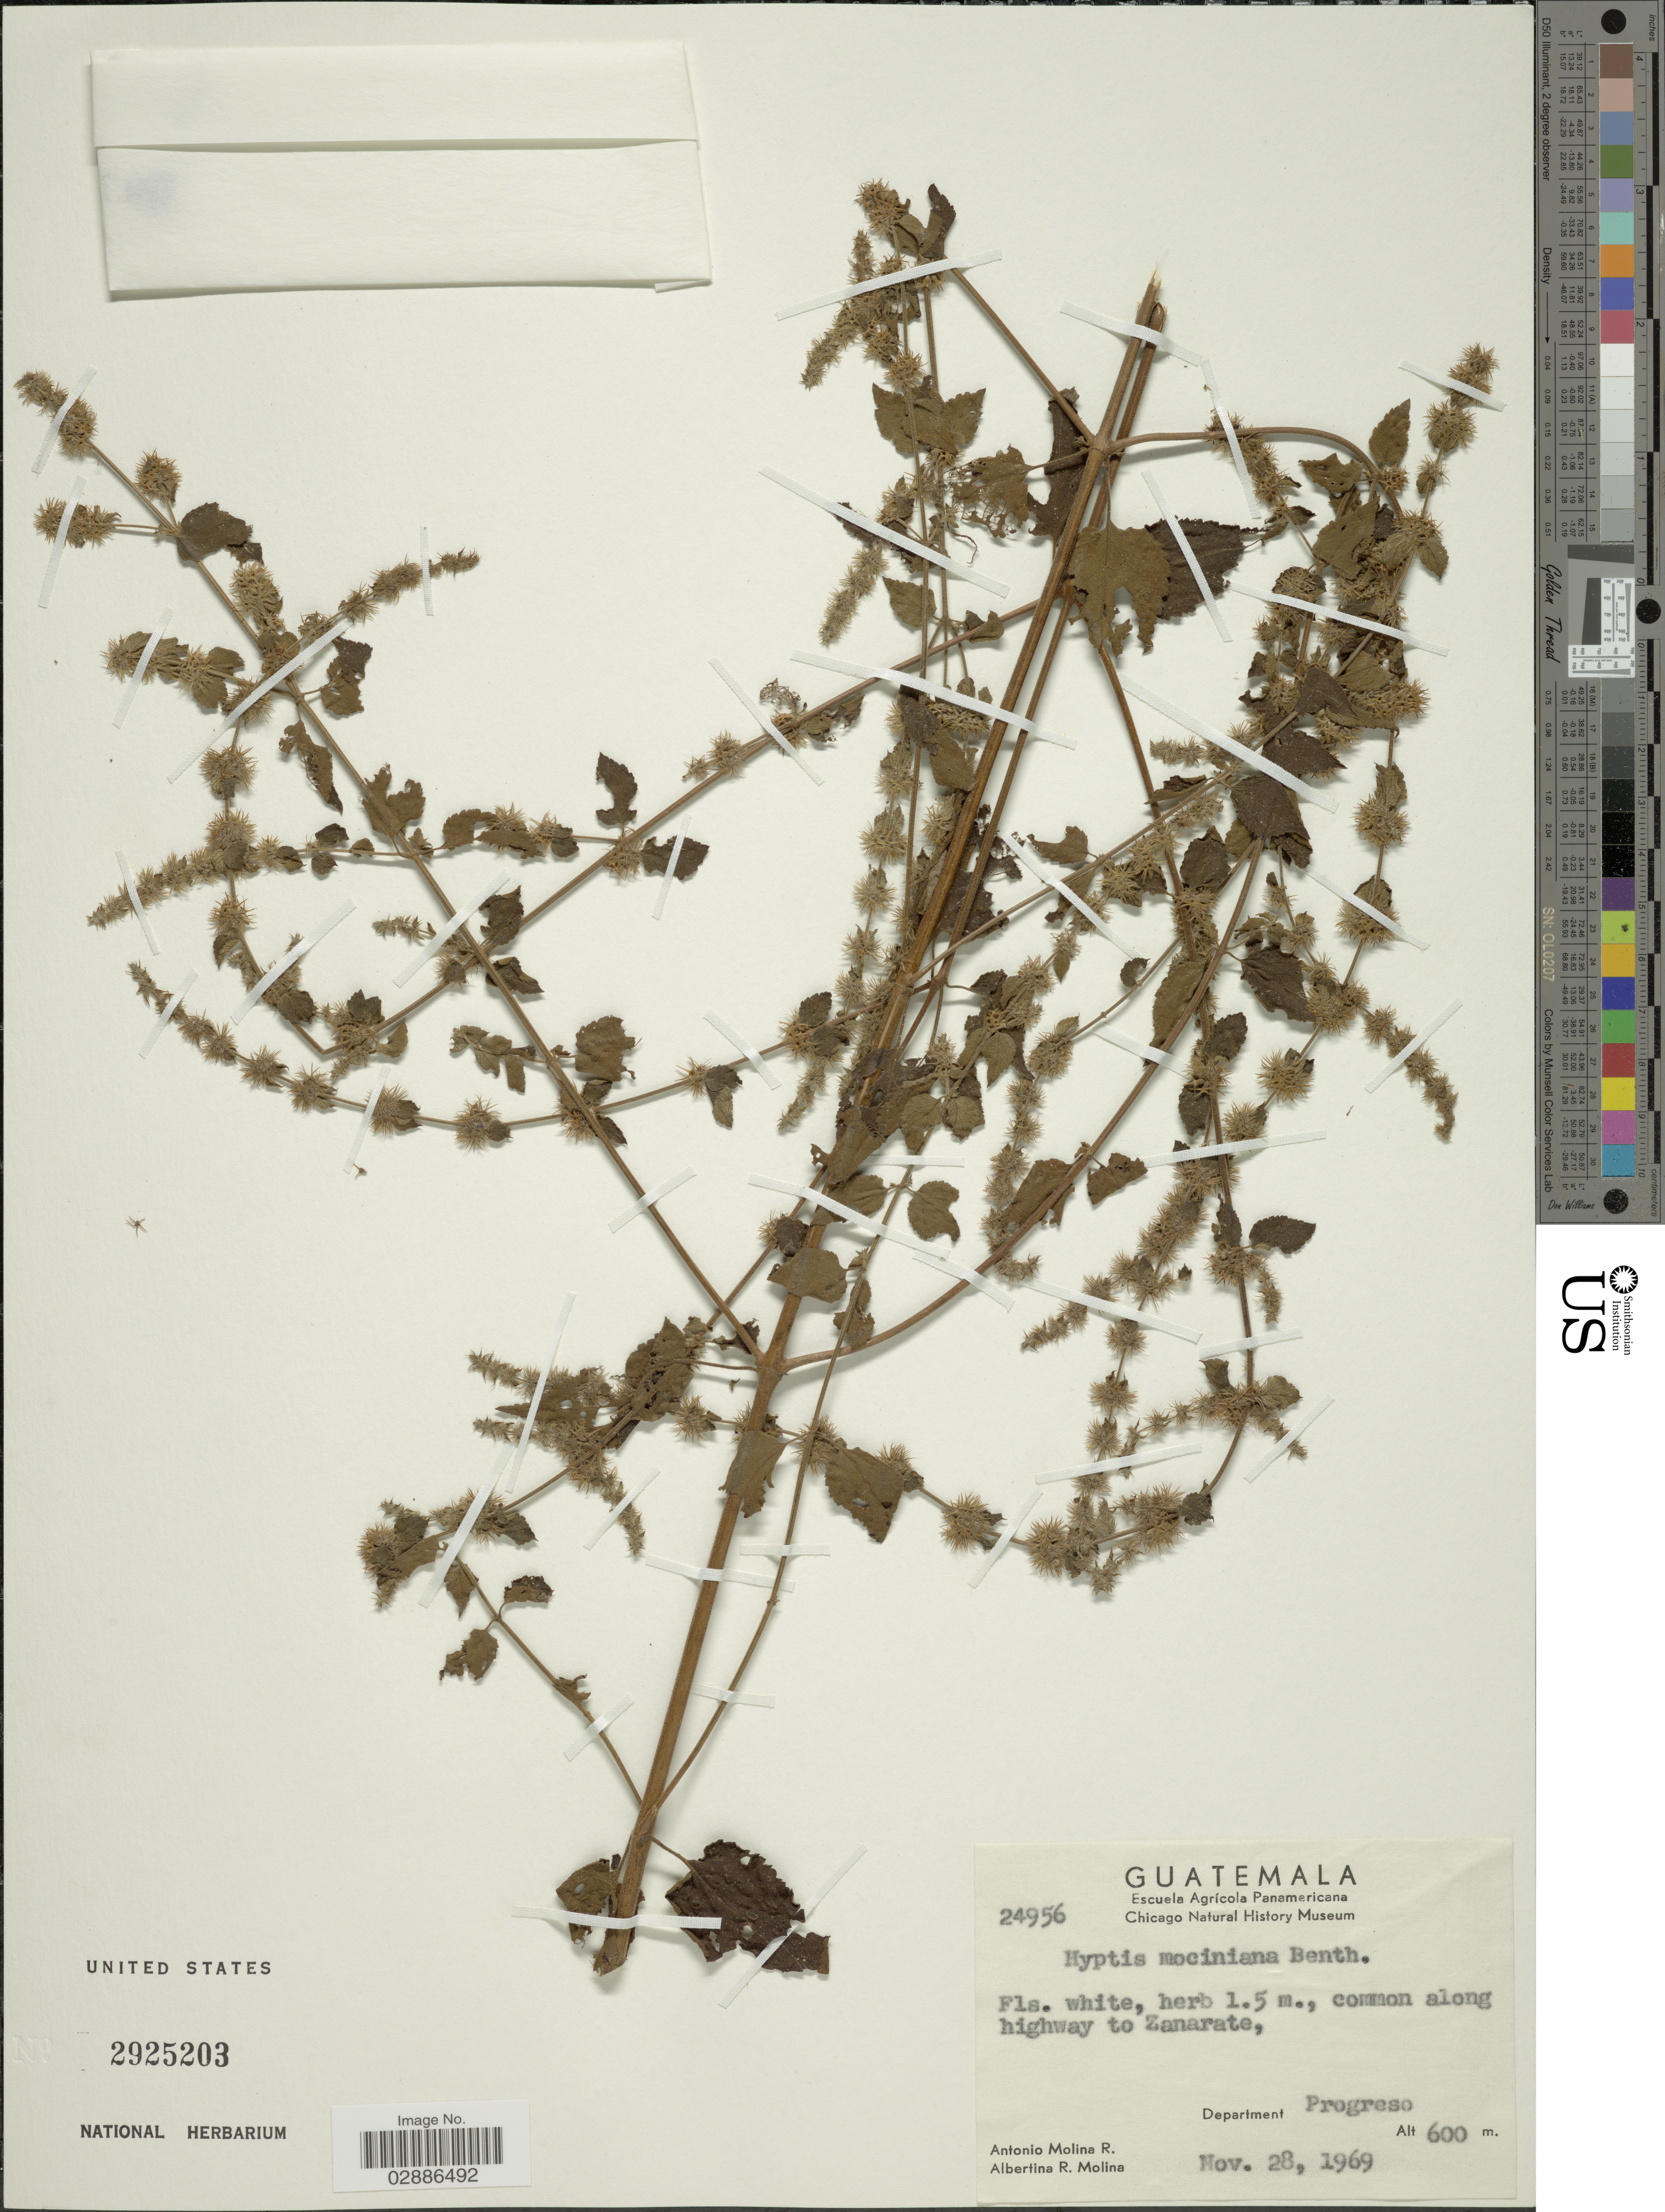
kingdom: Plantae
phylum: Tracheophyta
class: Magnoliopsida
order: Lamiales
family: Lamiaceae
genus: Asterohyptis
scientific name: Asterohyptis mociniana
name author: (Benth.) Epling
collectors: A. Molina R. & A. R. Molina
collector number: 24956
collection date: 1969-11-28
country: Guatemala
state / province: El Progreso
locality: Common along, highway to Zanarate, Department Progreso.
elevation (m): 600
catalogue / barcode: US 2925203